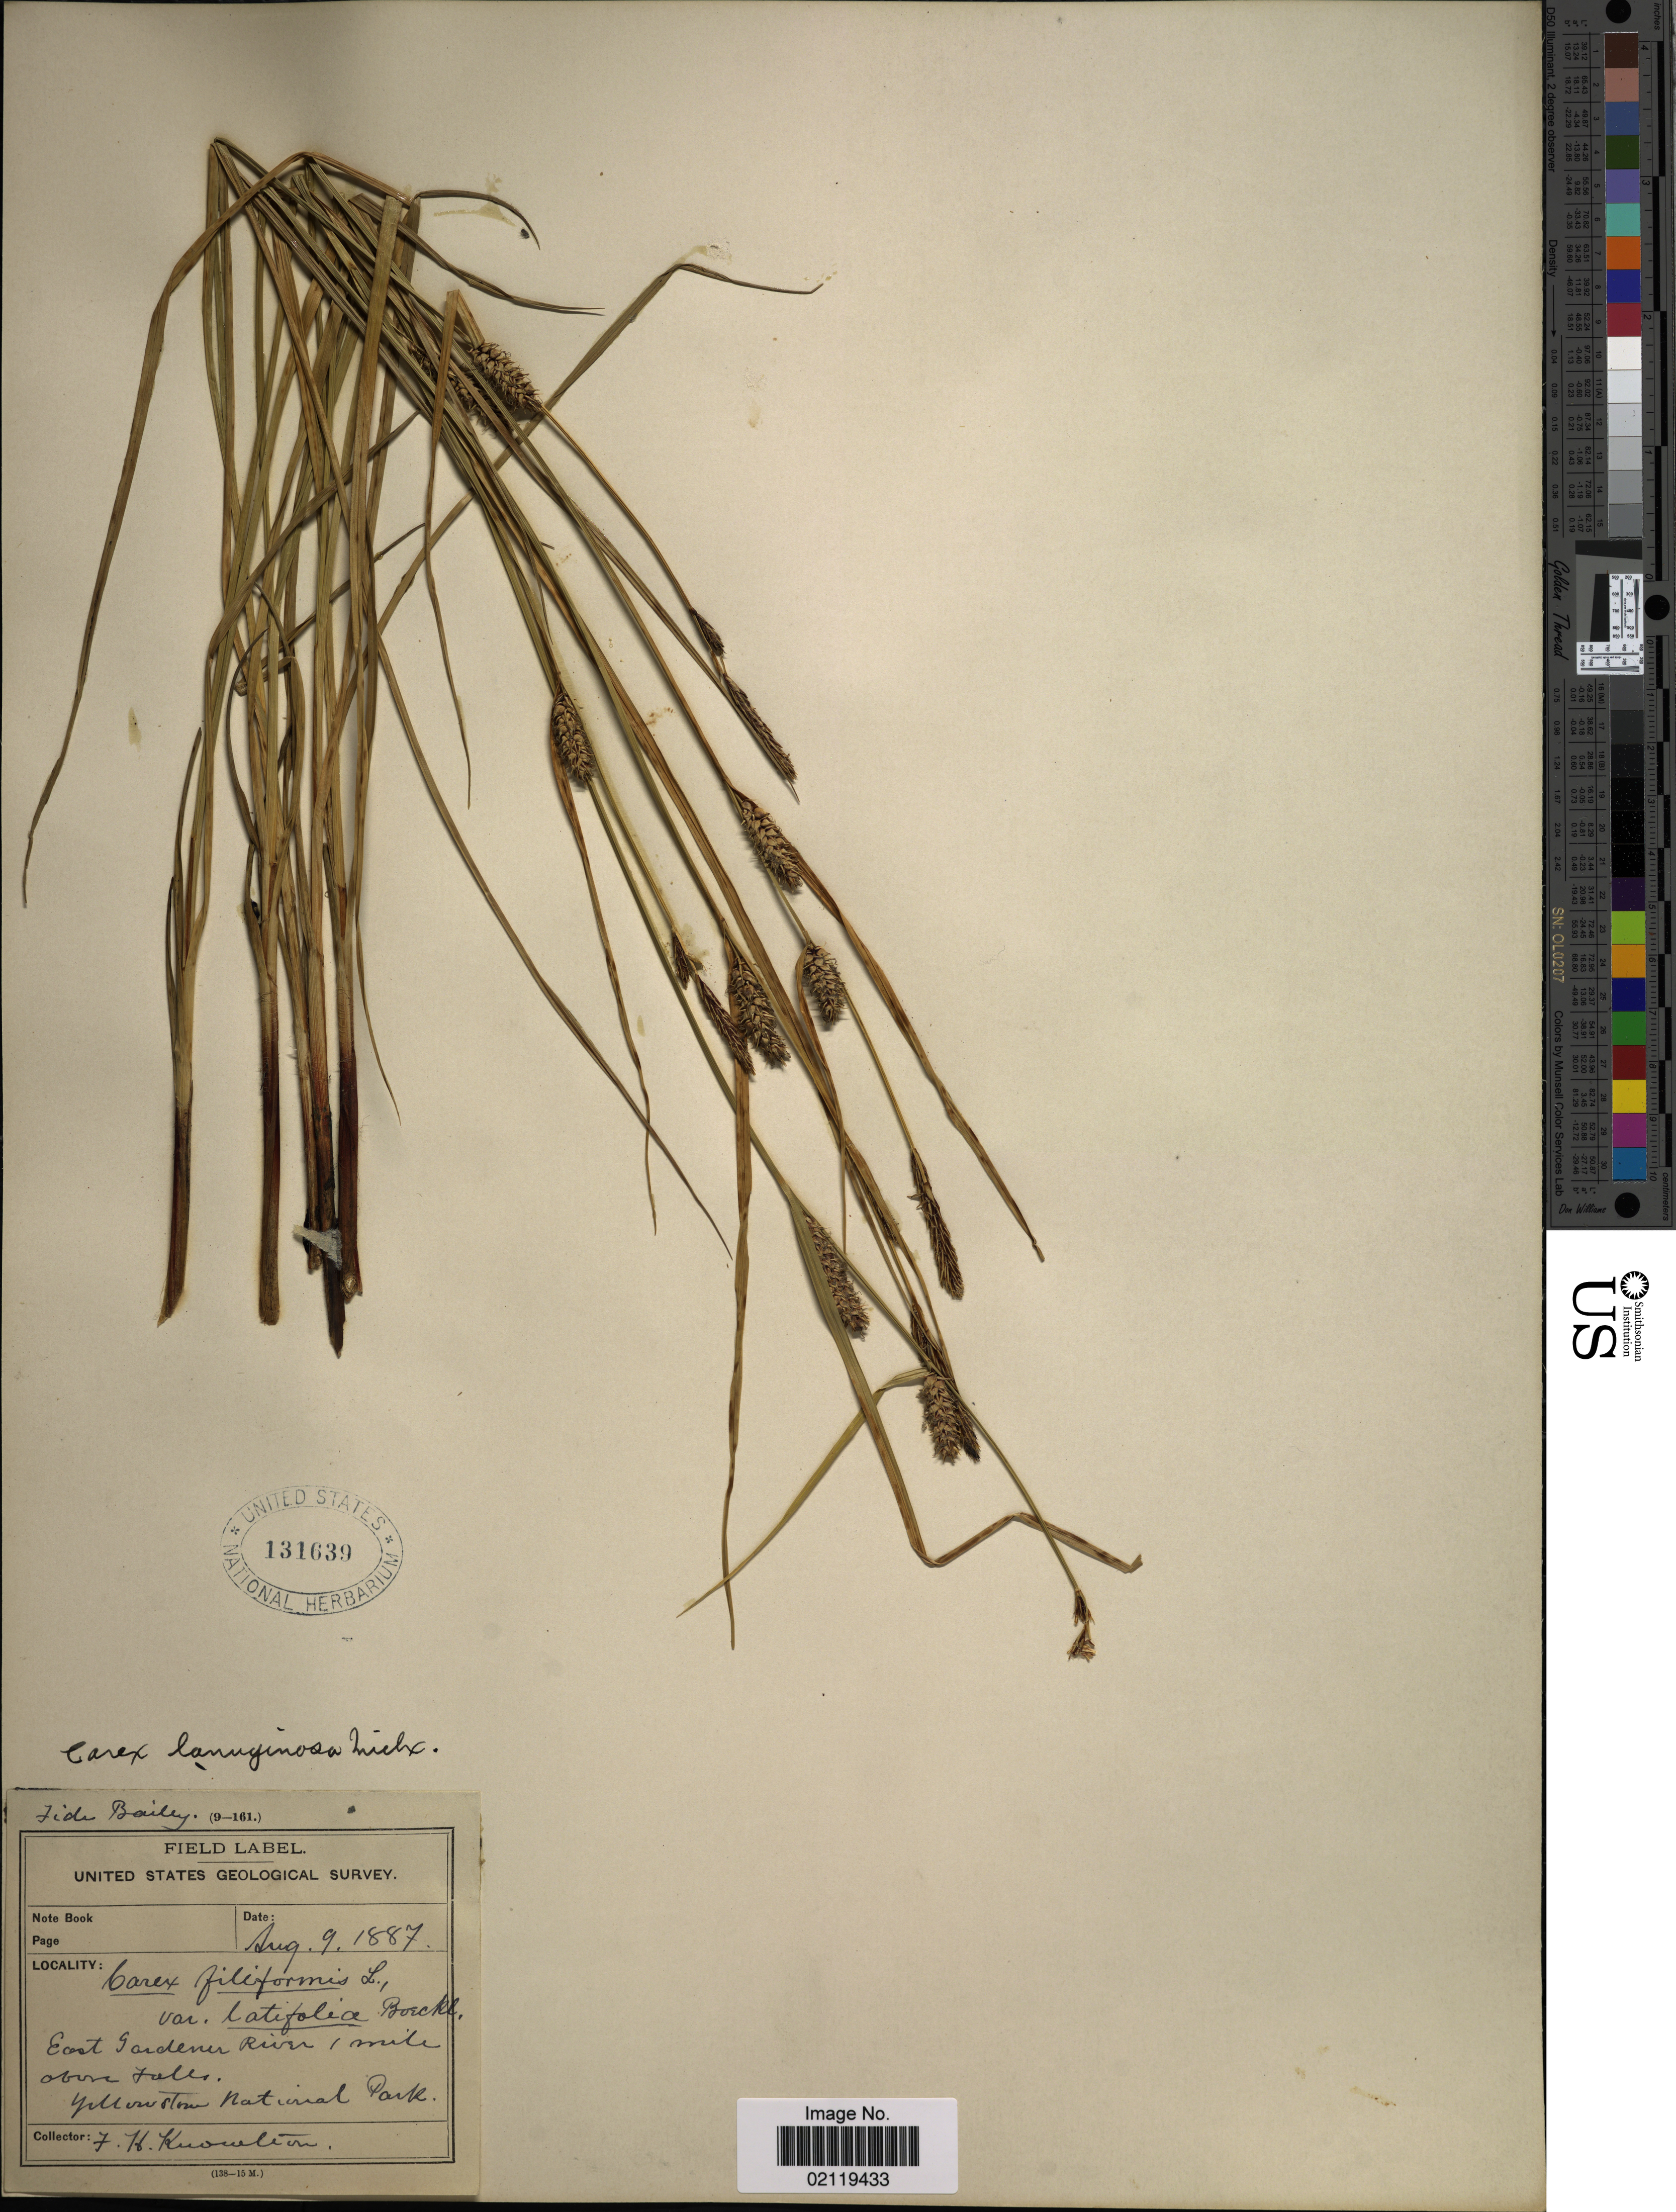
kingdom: Plantae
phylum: Tracheophyta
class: Liliopsida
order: Poales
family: Cyperaceae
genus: Carex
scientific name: Carex pellita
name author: Muhl. ex Willd.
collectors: F. H. Knowlton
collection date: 1887-08-09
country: United States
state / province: Wyoming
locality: East Gardener River 1 mile above falls. Yellowstone National Park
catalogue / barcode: US 131639